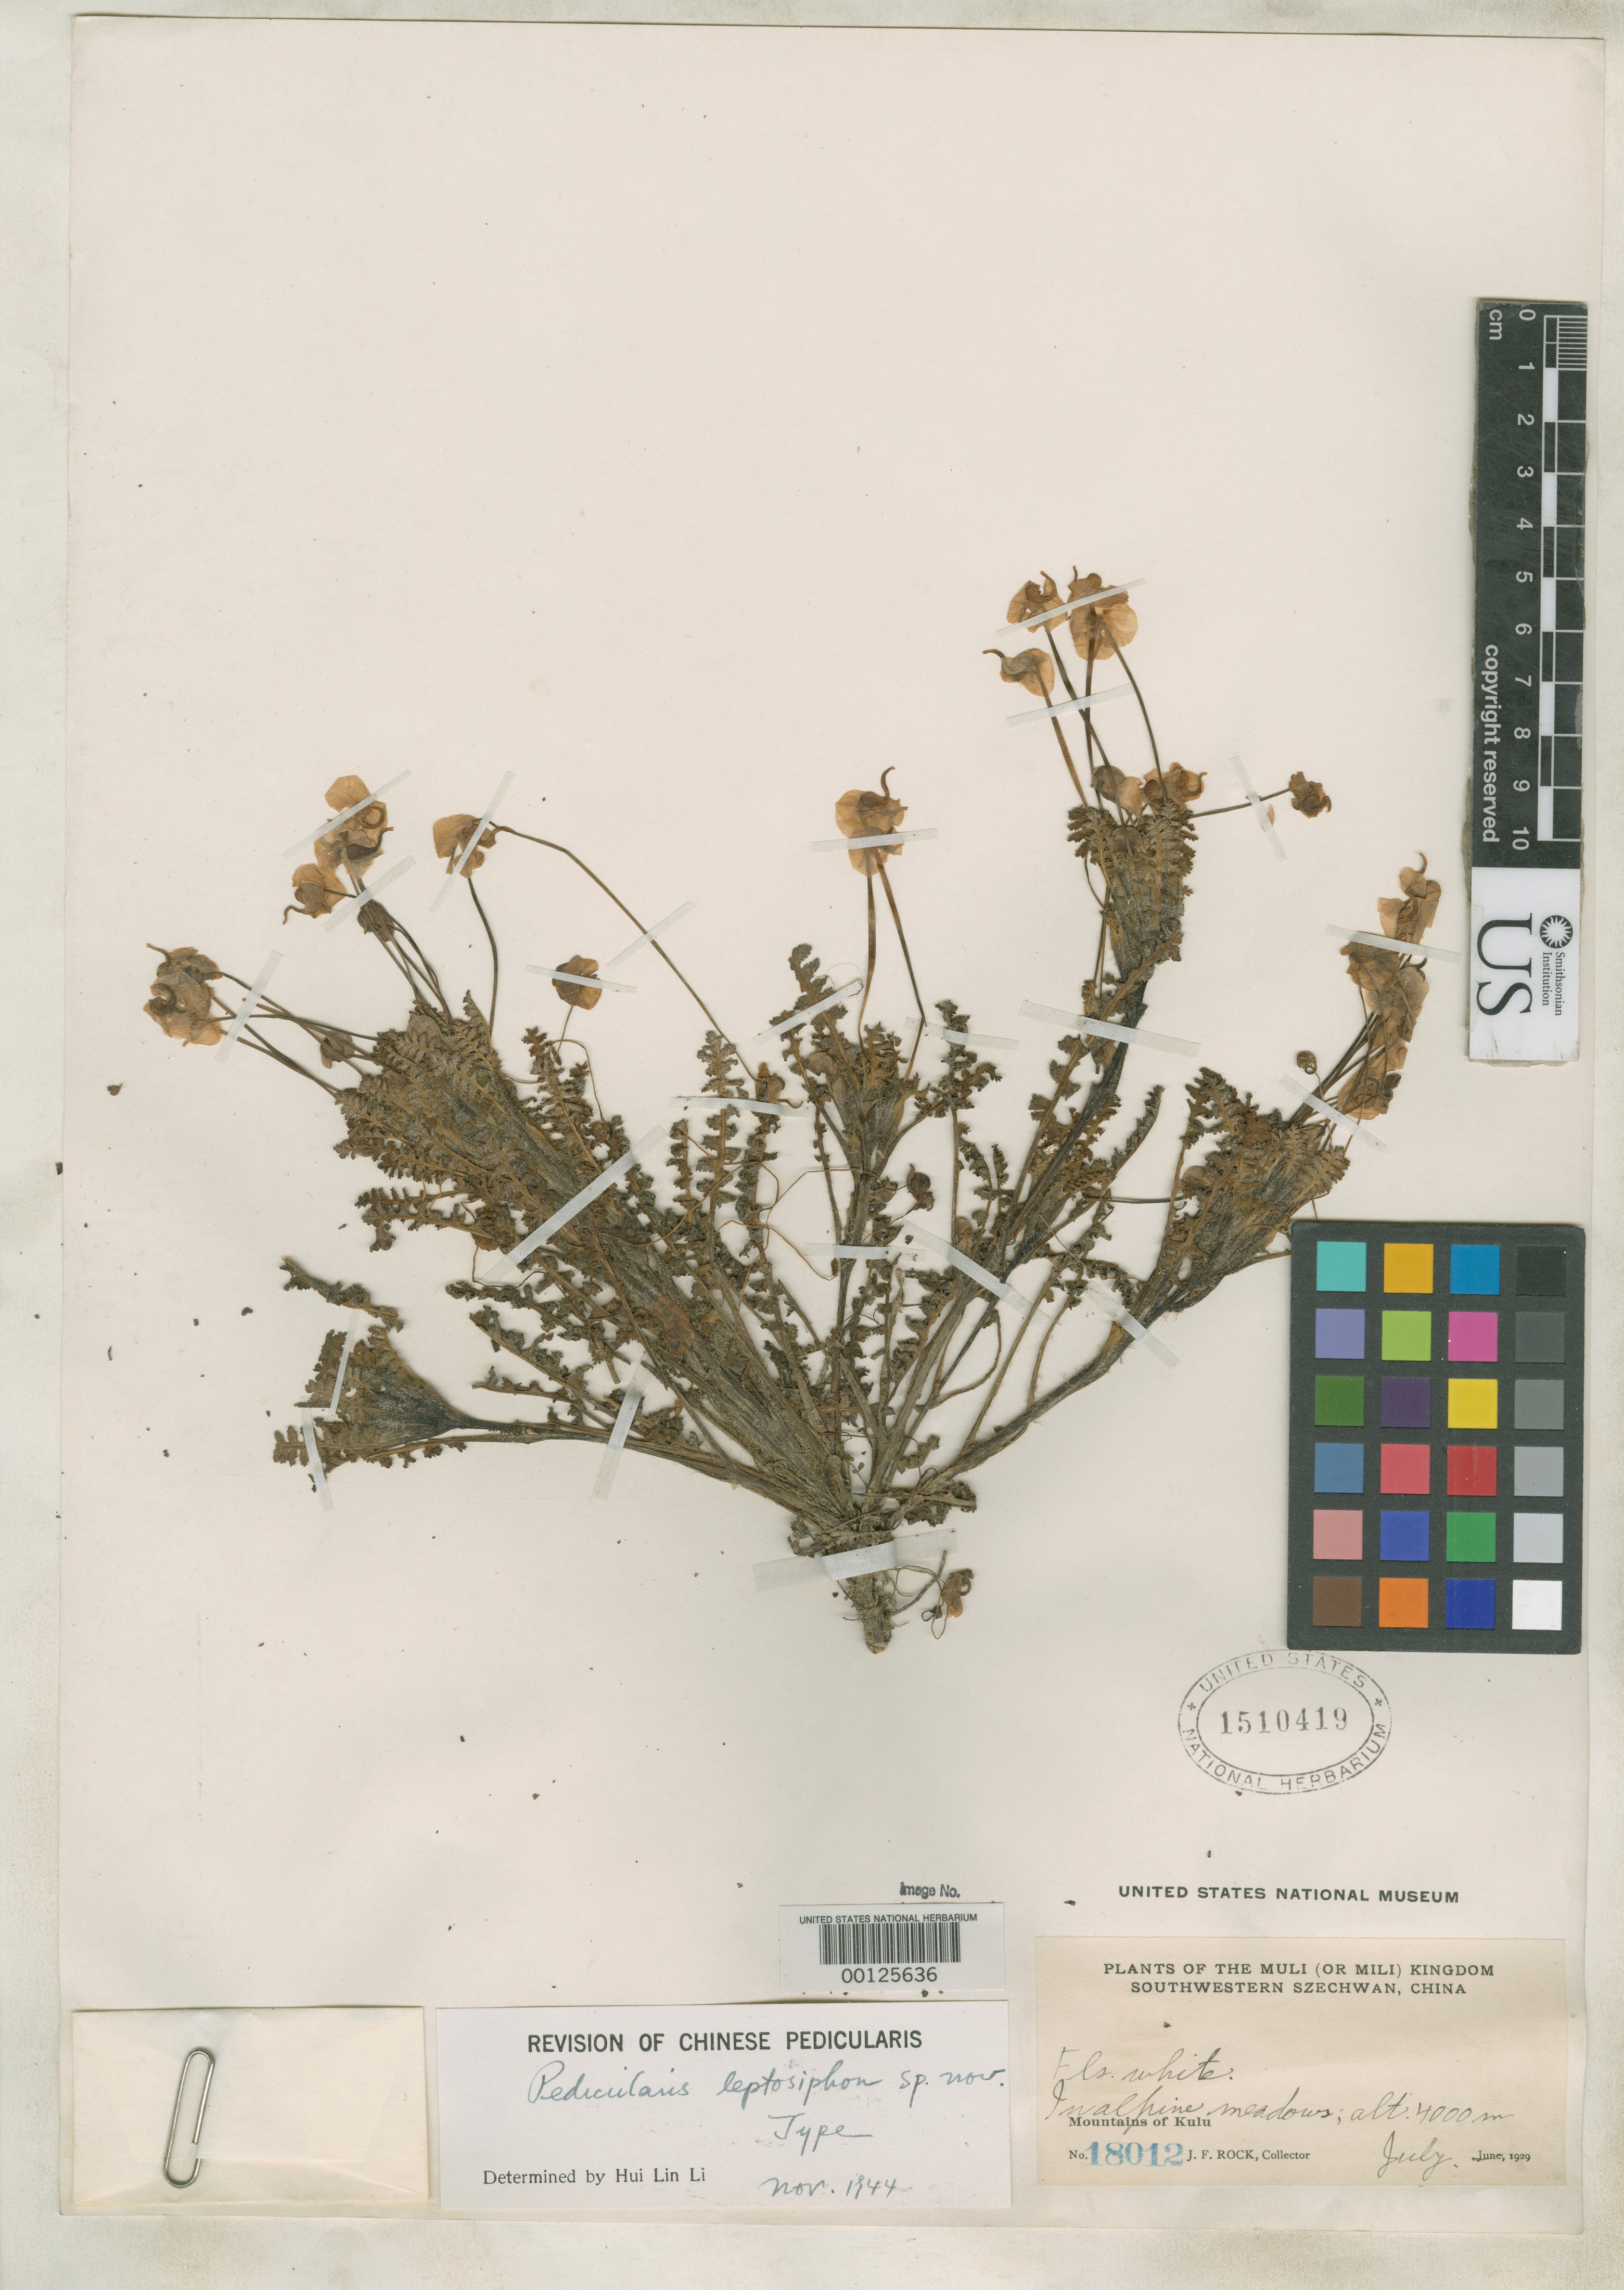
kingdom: Plantae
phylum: Tracheophyta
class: Magnoliopsida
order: Lamiales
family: Orobanchaceae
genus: Pedicularis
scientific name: Pedicularis leptosiphon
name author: H.L. Li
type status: Holotype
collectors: J. F. Rock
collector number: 18012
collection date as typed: Jul 1929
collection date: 1929-07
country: China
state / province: Sichuan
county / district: Muli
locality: Mts. of Kulu.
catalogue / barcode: US 1510419